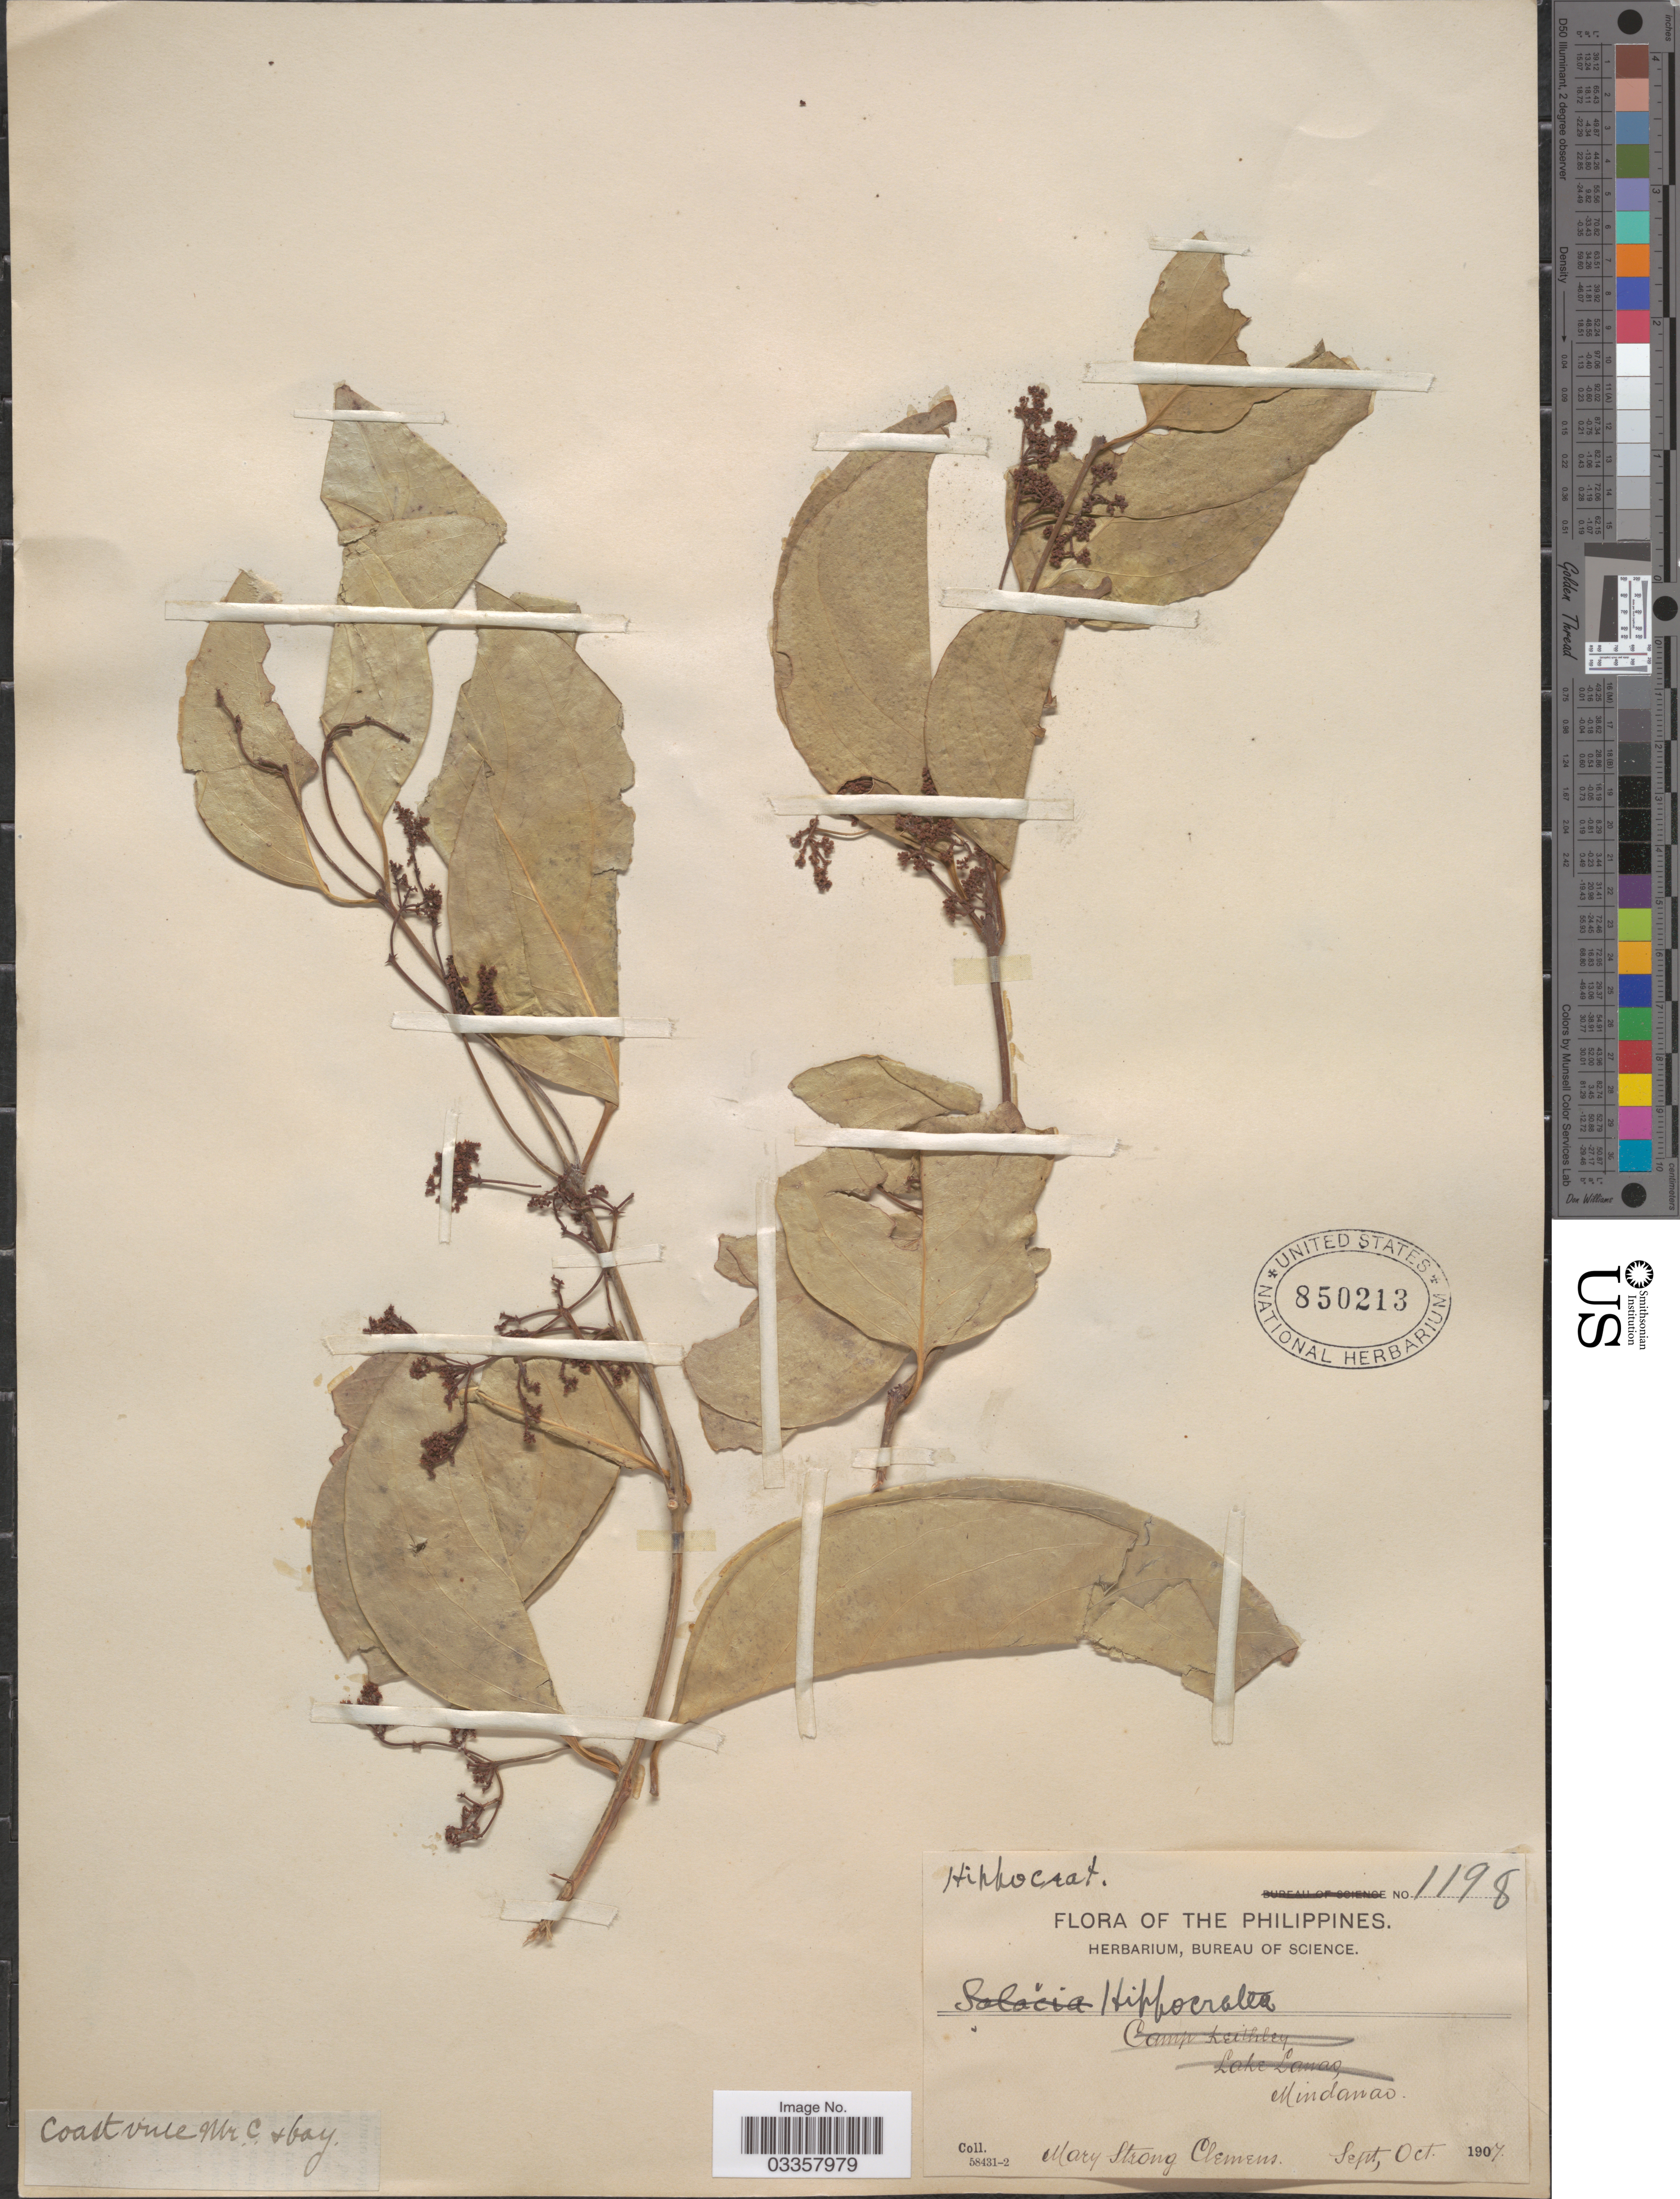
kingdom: Plantae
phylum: Tracheophyta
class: Magnoliopsida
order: Celastrales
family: Celastraceae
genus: Loeseneriella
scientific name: Loeseneriella sp.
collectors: M. S. Clemens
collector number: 1198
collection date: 1907-09/1907-10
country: Philippines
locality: Mindanao.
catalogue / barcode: US 850213